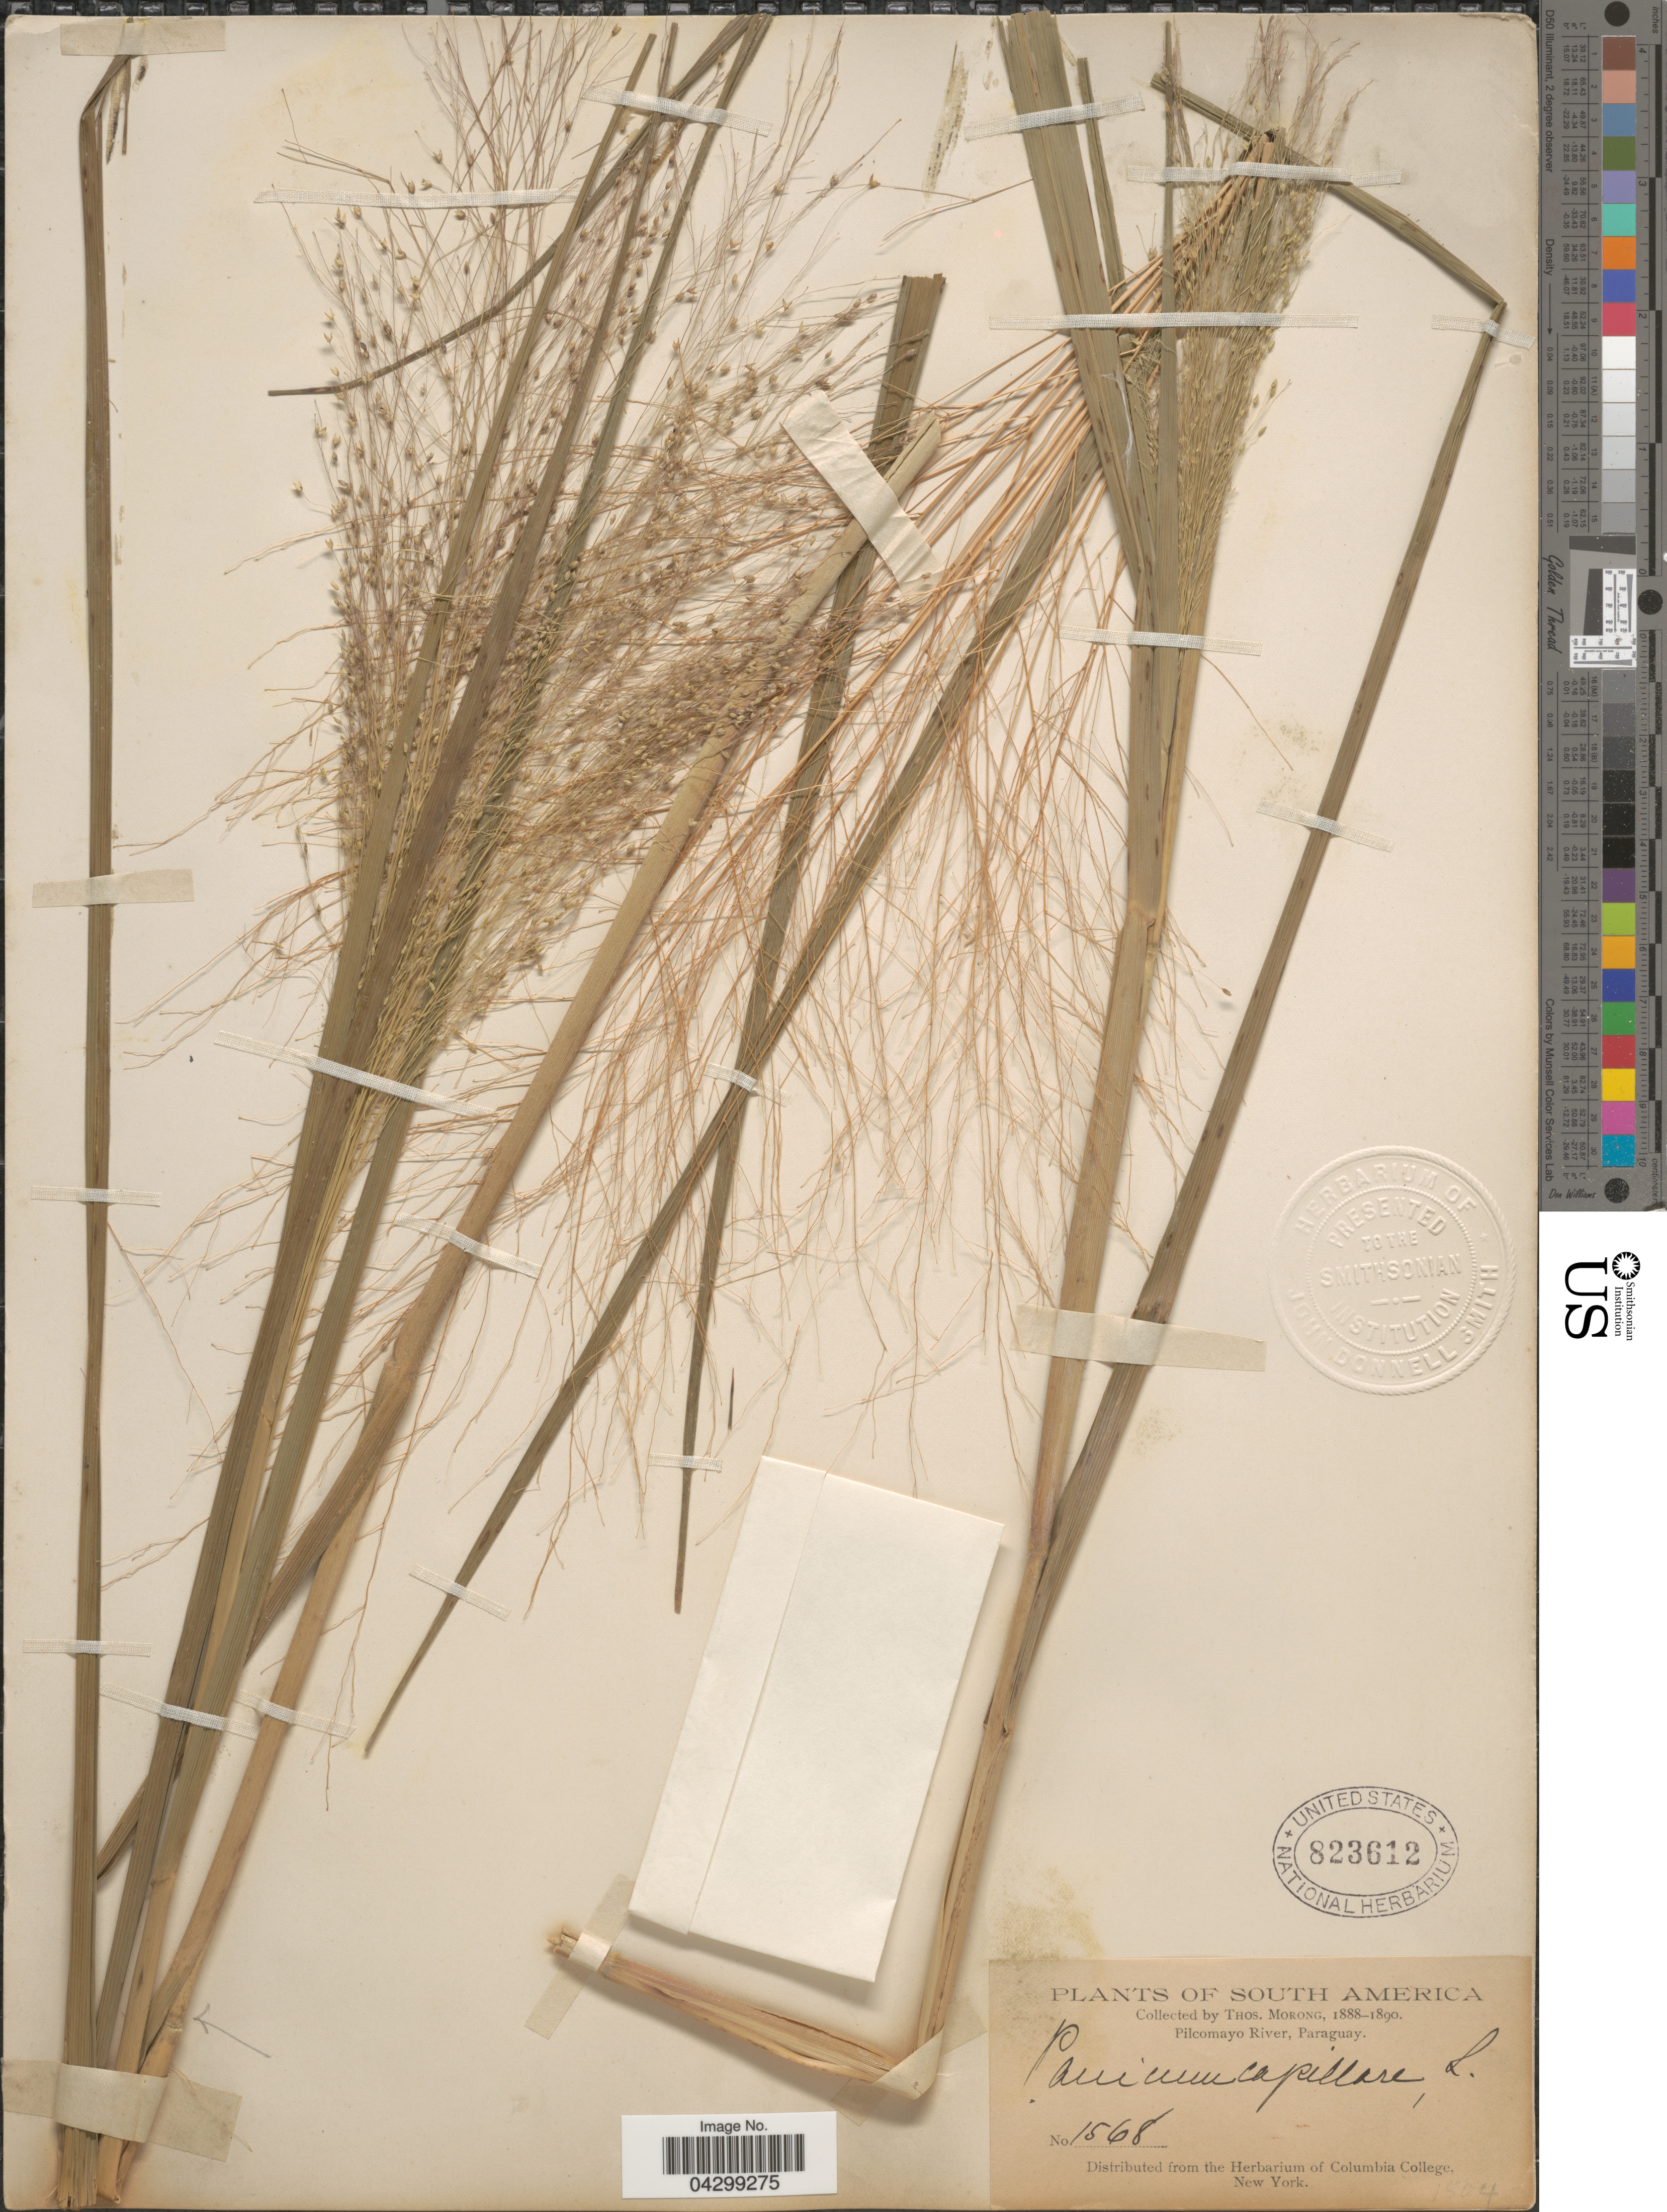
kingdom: Plantae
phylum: Tracheophyta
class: Liliopsida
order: Poales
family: Poaceae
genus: Panicum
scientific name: Panicum bergii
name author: Arechav.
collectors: ex herb. T. Morong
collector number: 1568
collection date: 1888/1890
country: Paraguay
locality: Pilcomayo River.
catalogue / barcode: US 823612